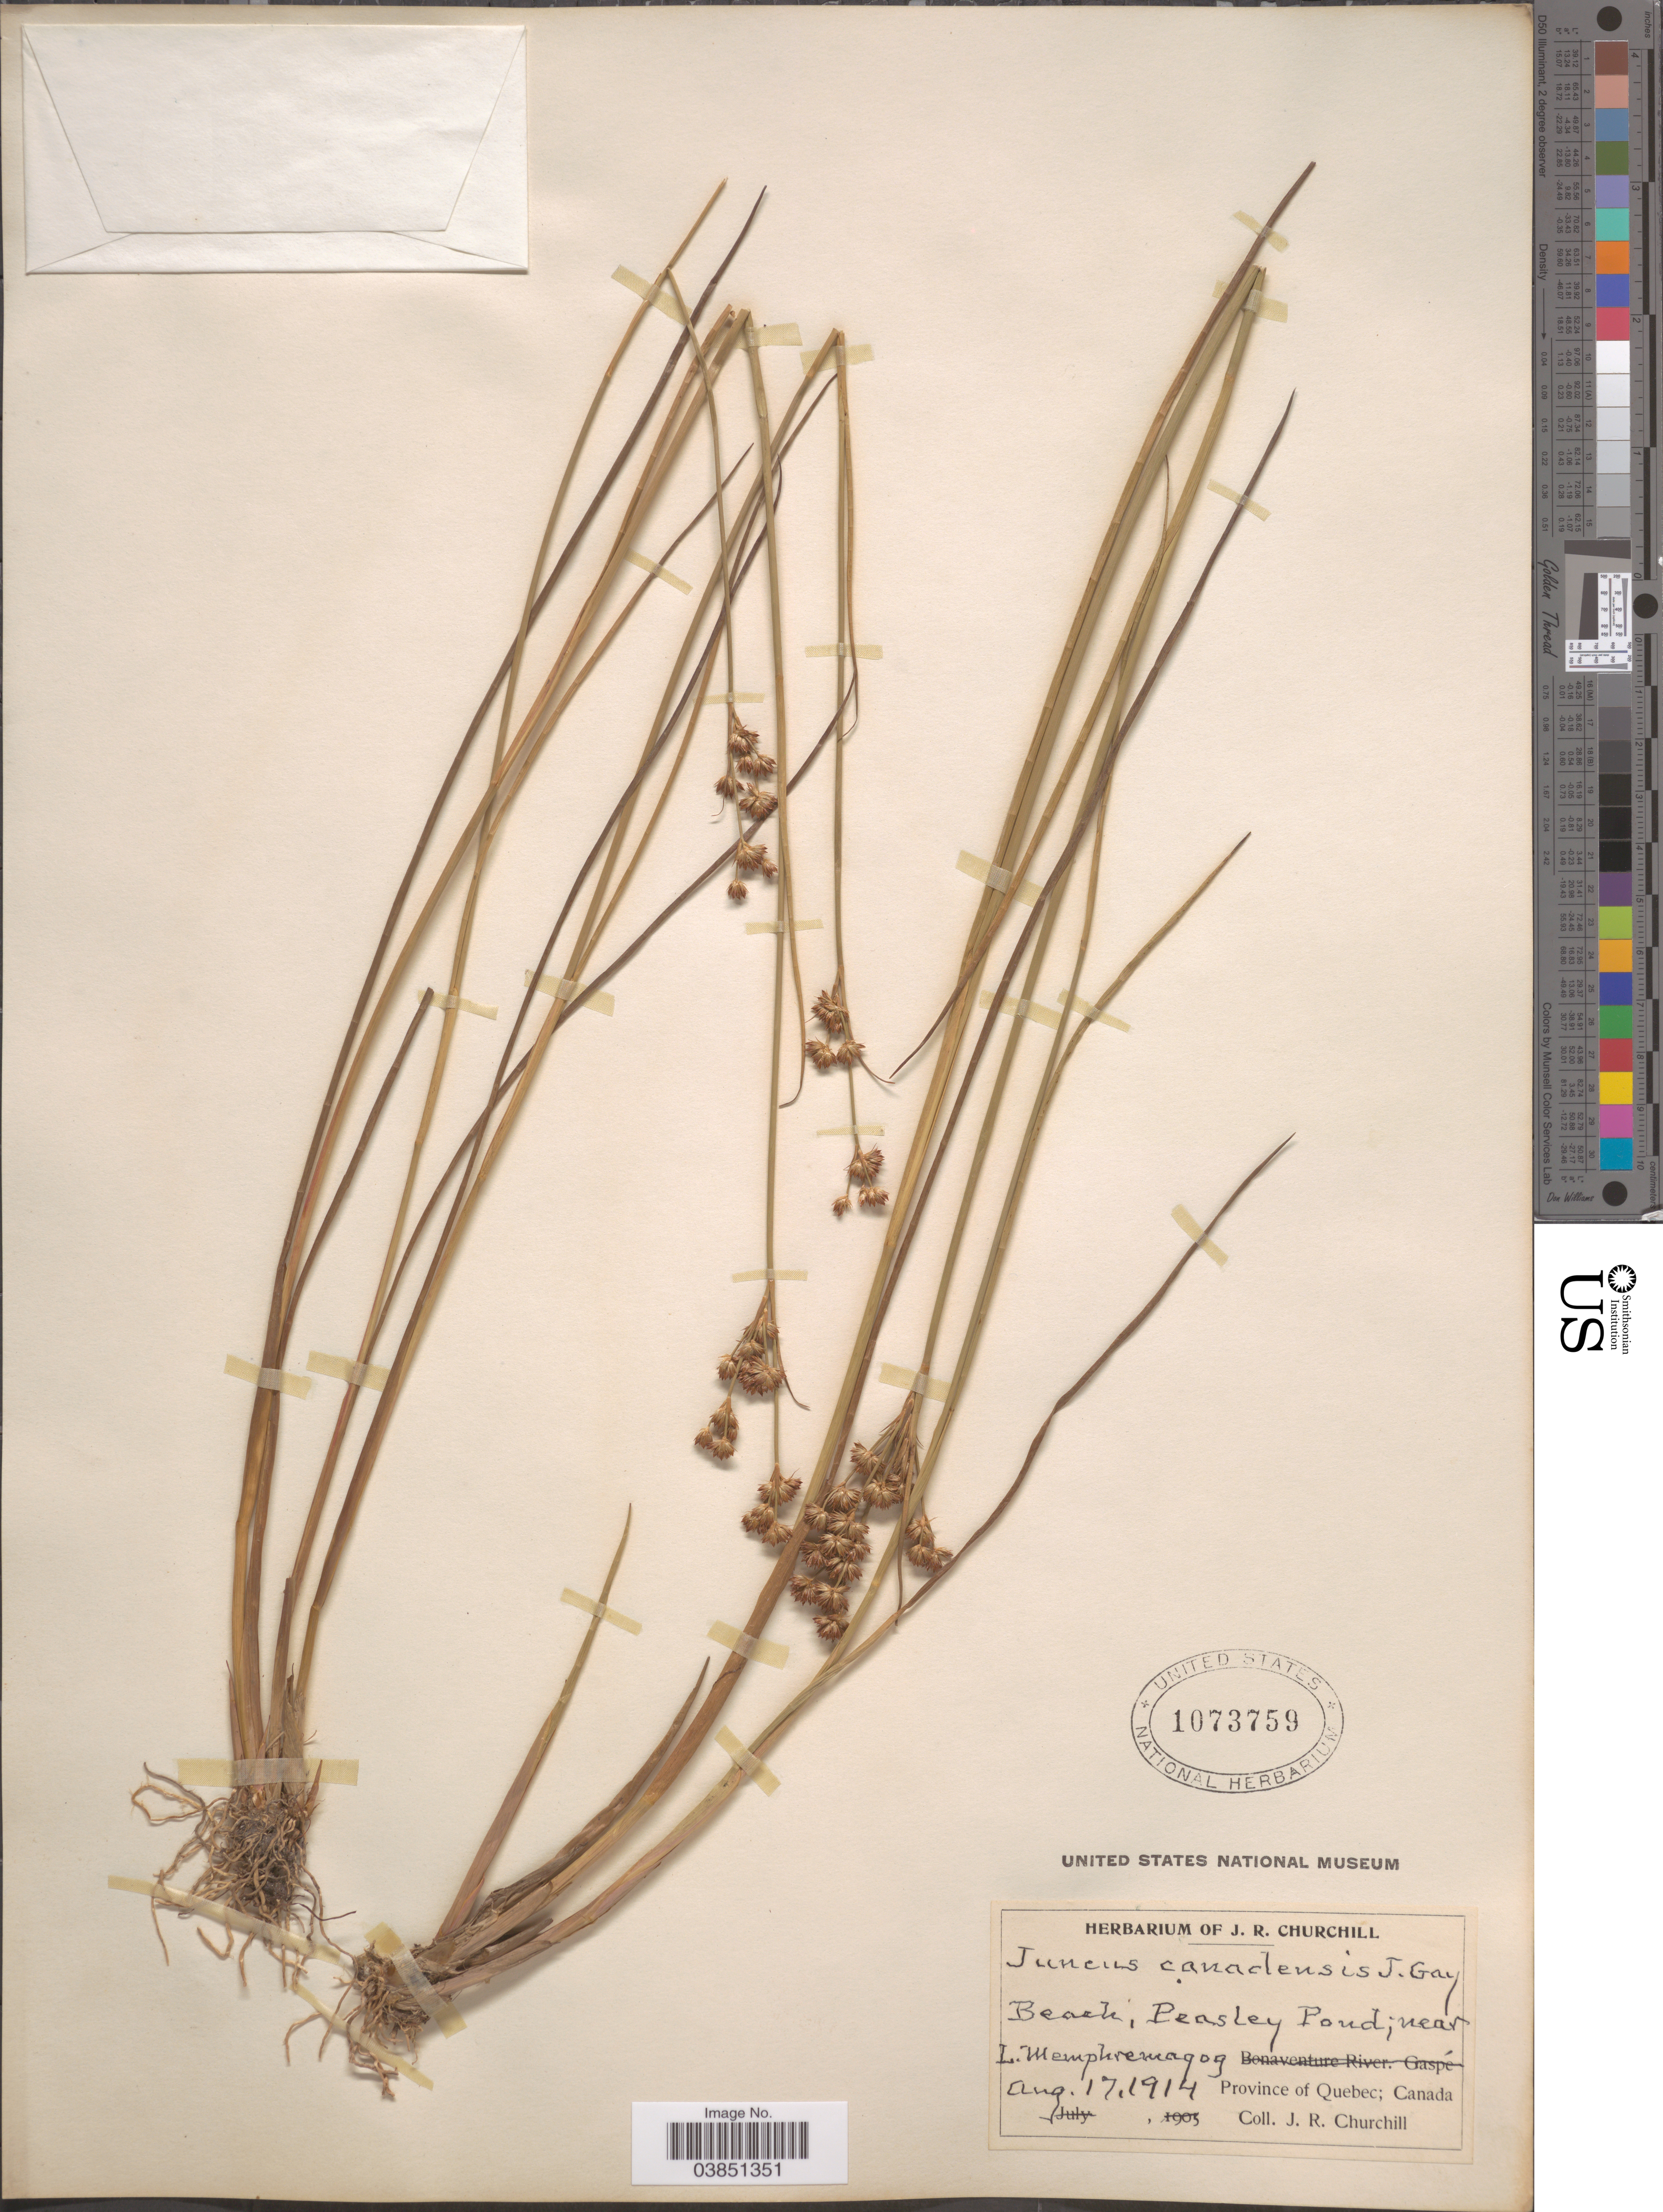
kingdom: Plantae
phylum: Tracheophyta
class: Liliopsida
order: Poales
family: Juncaceae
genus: Juncus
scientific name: Juncus canadensis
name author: J. Gay ex Laharpe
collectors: J. Churchill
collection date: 1914-08-17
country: Canada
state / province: Quebec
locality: Beach, Peasley Pond, near L. Memphremagog.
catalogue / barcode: US 1073759